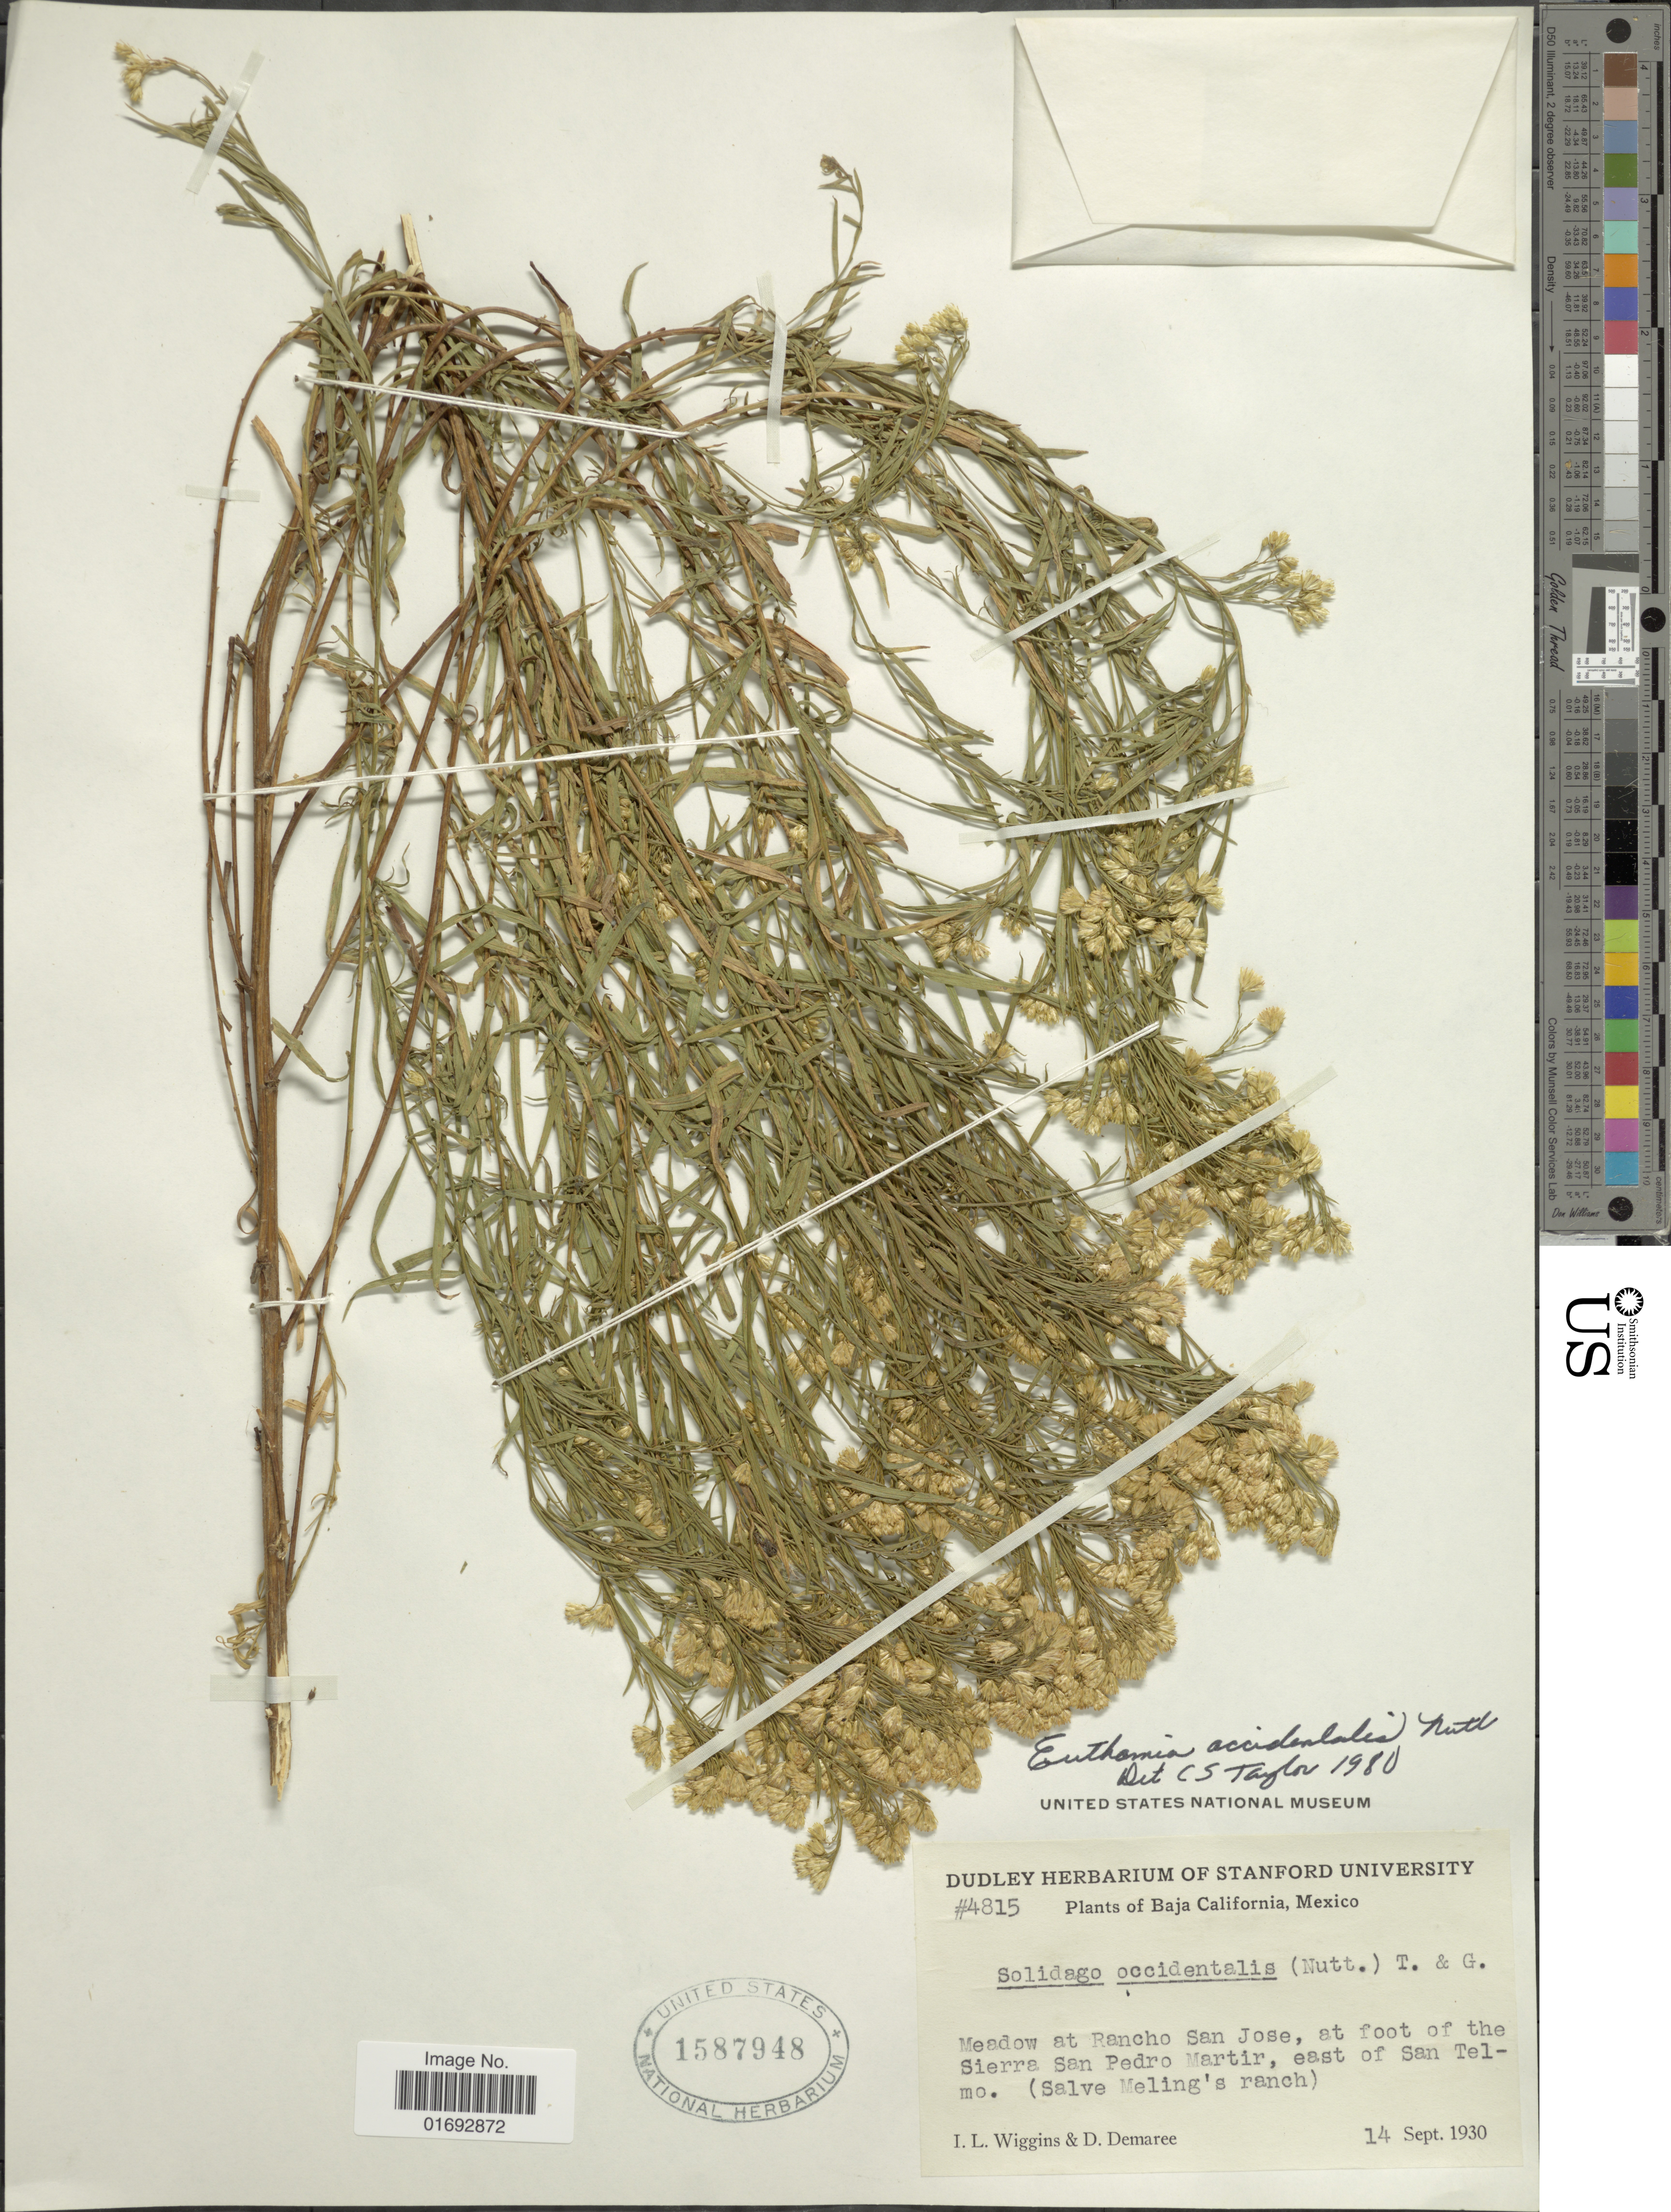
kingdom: Plantae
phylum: Tracheophyta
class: Magnoliopsida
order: Asterales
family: Asteraceae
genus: Euthamia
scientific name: Euthamia occidentalis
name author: Nutt.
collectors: I. L. Wiggins & D. Demaree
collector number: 4815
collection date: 1930-09-14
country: Mexico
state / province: Baja California Sur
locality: Meadow at Rancho San Jose, at foot of the Sierra San Pedro Martir, east of San Telmo (Salve Meling's ranch)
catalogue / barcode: US 1587948